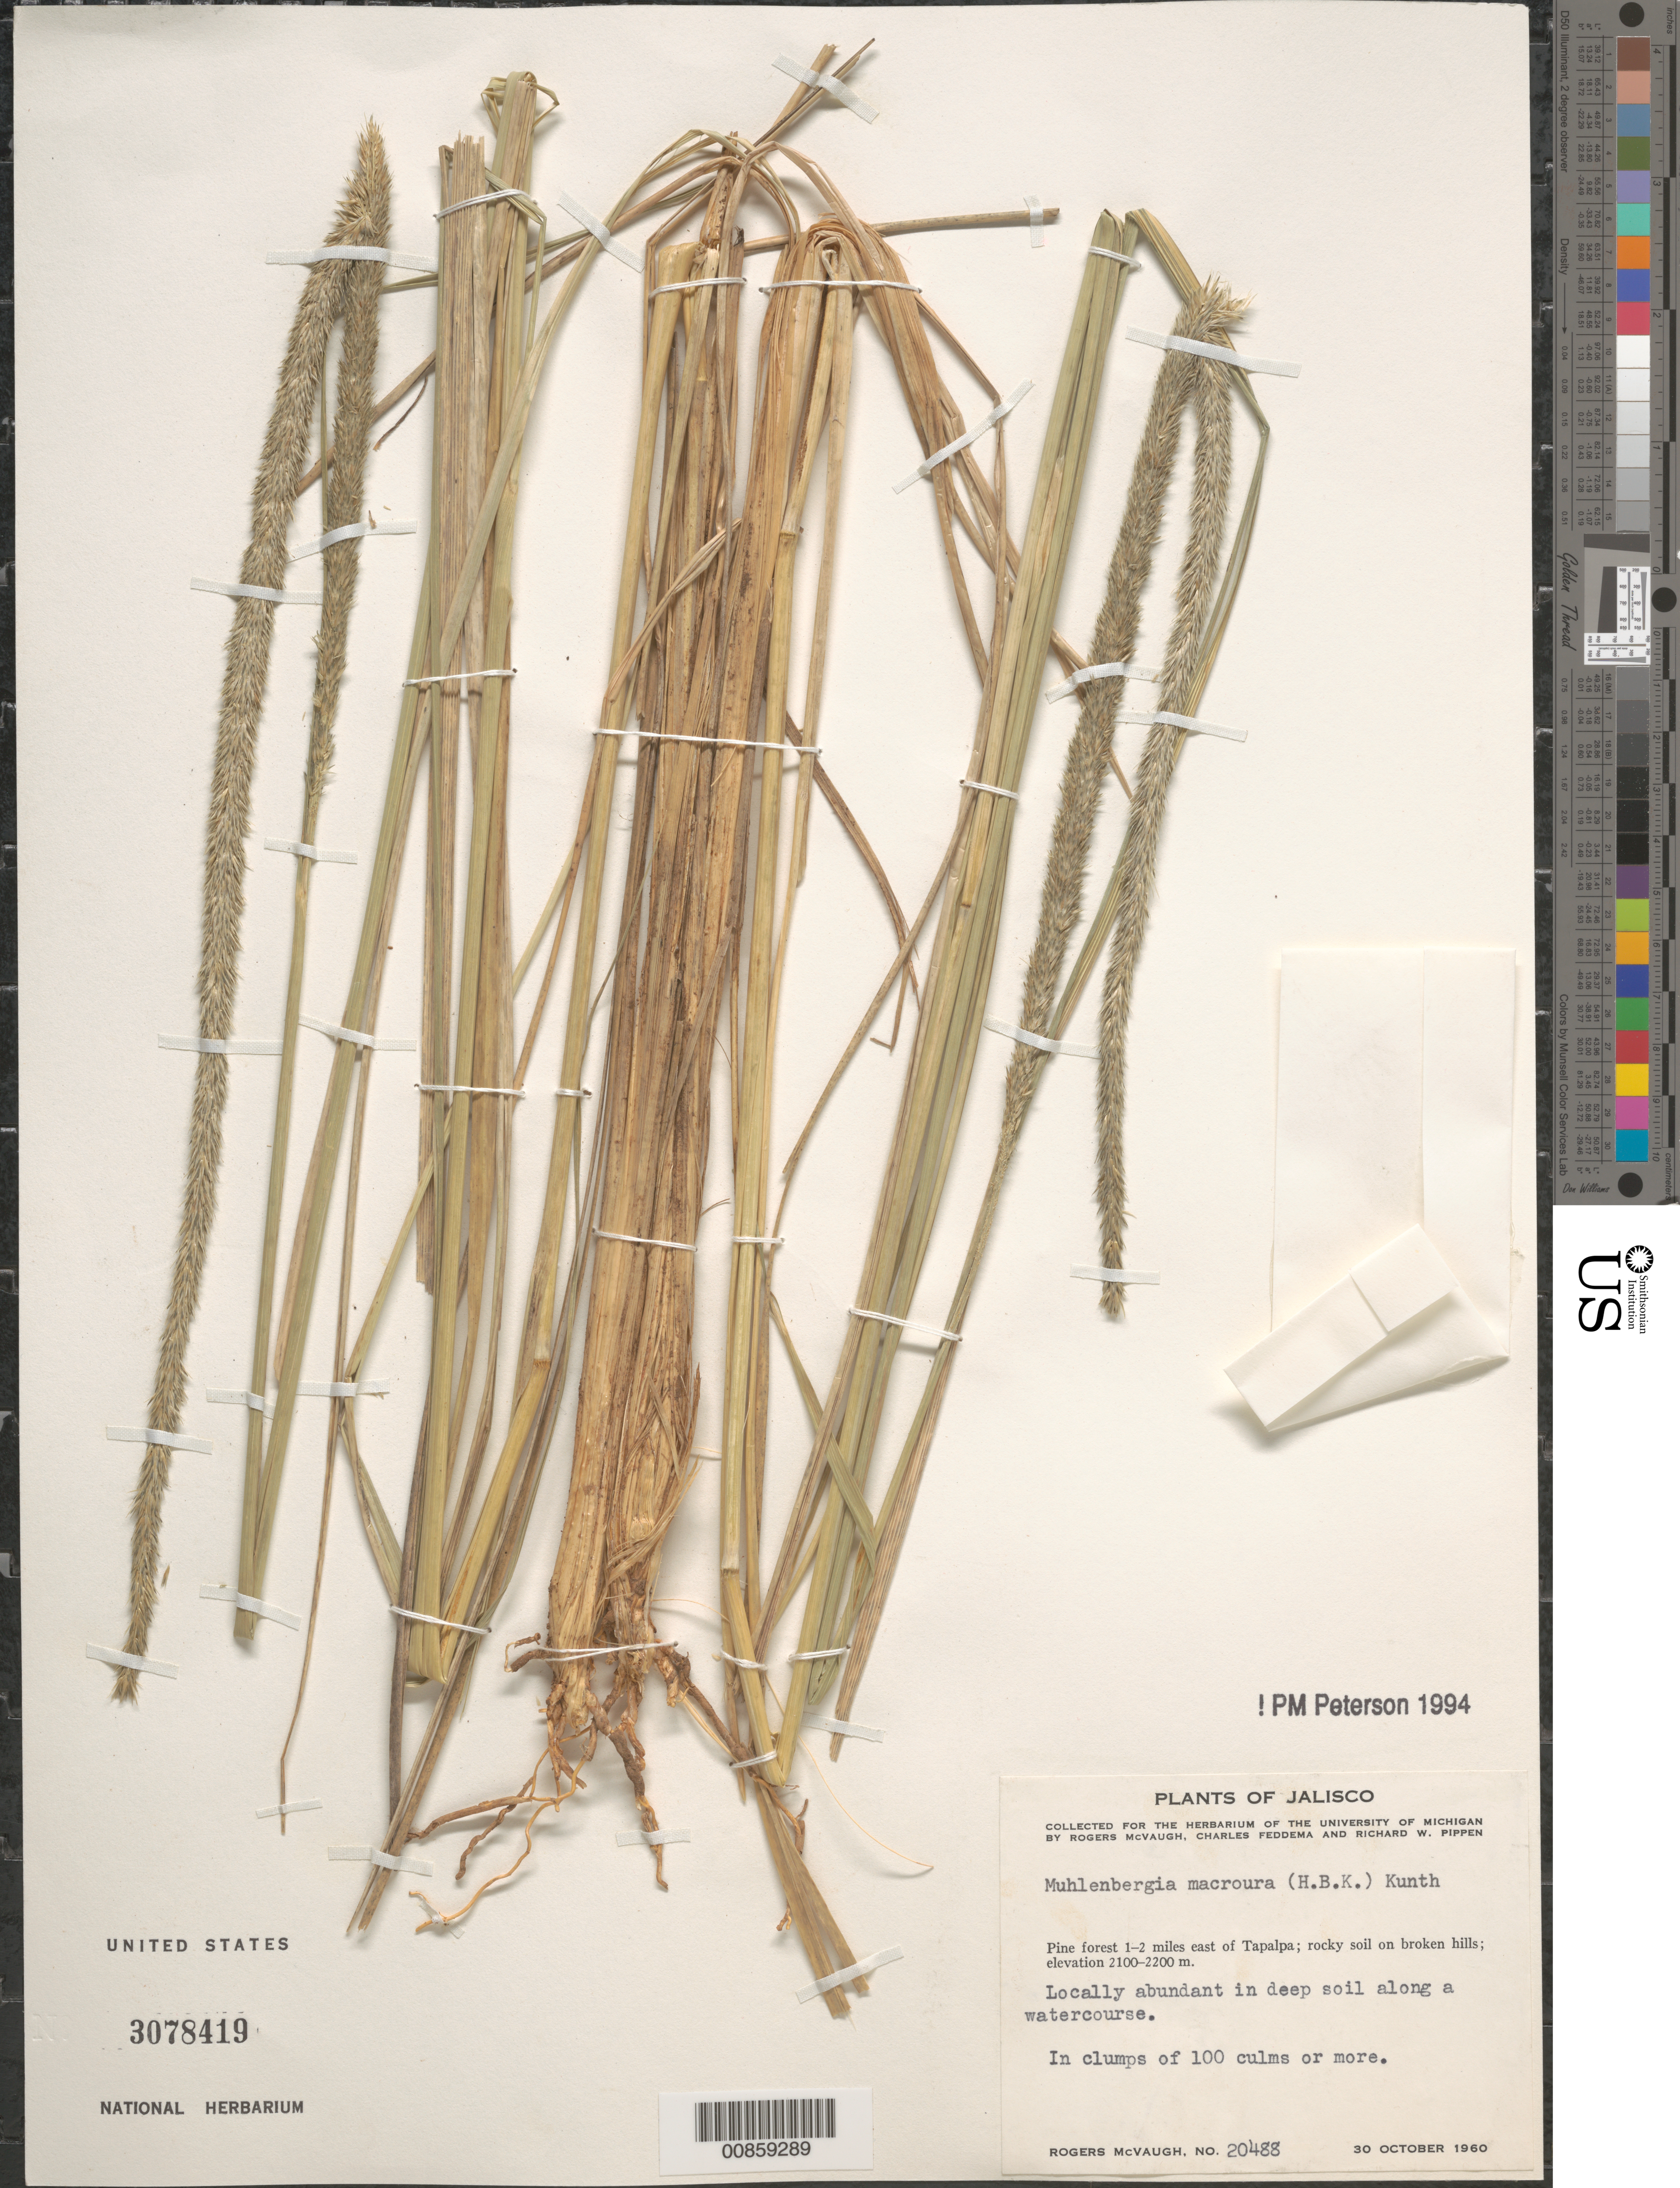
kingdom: Plantae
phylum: Tracheophyta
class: Liliopsida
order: Poales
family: Poaceae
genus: Muhlenbergia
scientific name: Muhlenbergia macroura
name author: (Kunth) Hitchc.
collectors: R. McVaugh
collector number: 20488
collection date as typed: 30 Oct 1960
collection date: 1960-10-30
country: Mexico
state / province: Jalisco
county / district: Tapalpa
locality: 1-2 mi E of Tapalpa, Jal.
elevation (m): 2200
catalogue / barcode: US 3078419